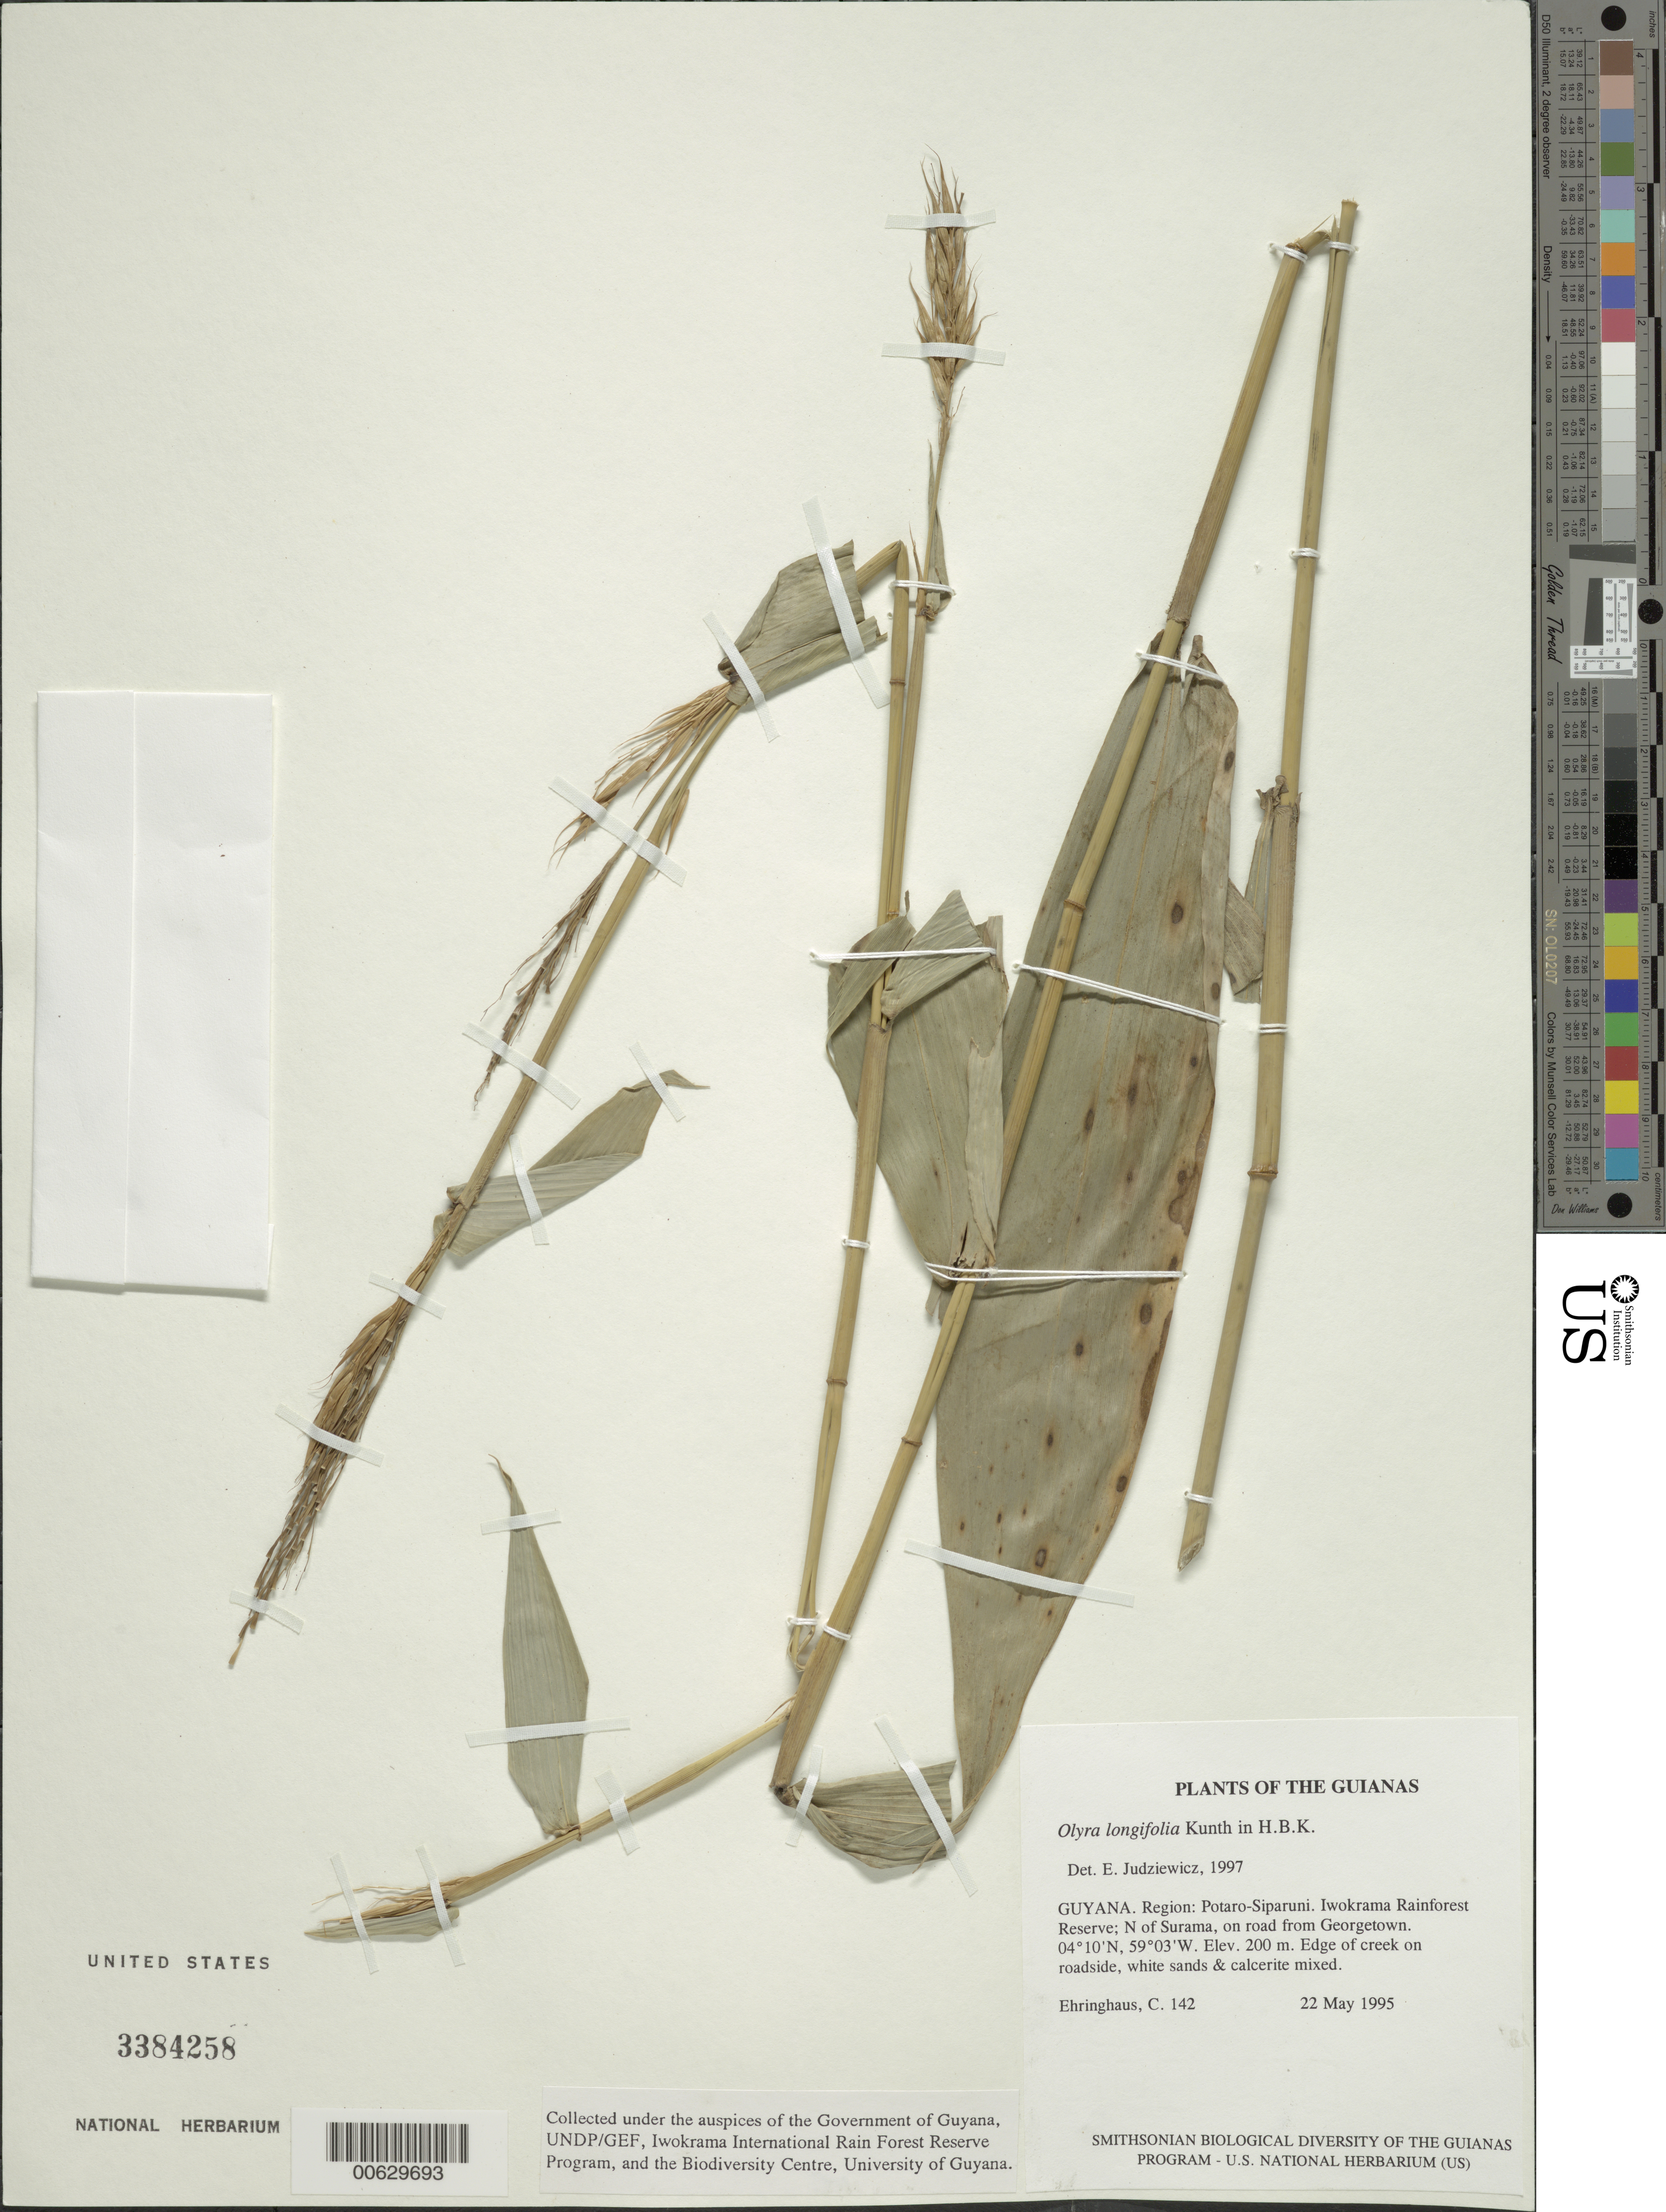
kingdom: Plantae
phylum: Tracheophyta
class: Liliopsida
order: Poales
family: Poaceae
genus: Olyra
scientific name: Olyra longifolia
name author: Kunth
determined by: Judziewicz, E. J.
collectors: C. Ehringhaus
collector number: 142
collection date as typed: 22 May 1995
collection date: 1995-05-22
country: Guyana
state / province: Potaro-Siparuni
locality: Iwokrama Rainforest Reserve; N of Surama, on road from Georgetown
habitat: Edge of creek on roadside, white sands & calcerite mixed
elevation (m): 200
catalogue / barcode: US 3384258